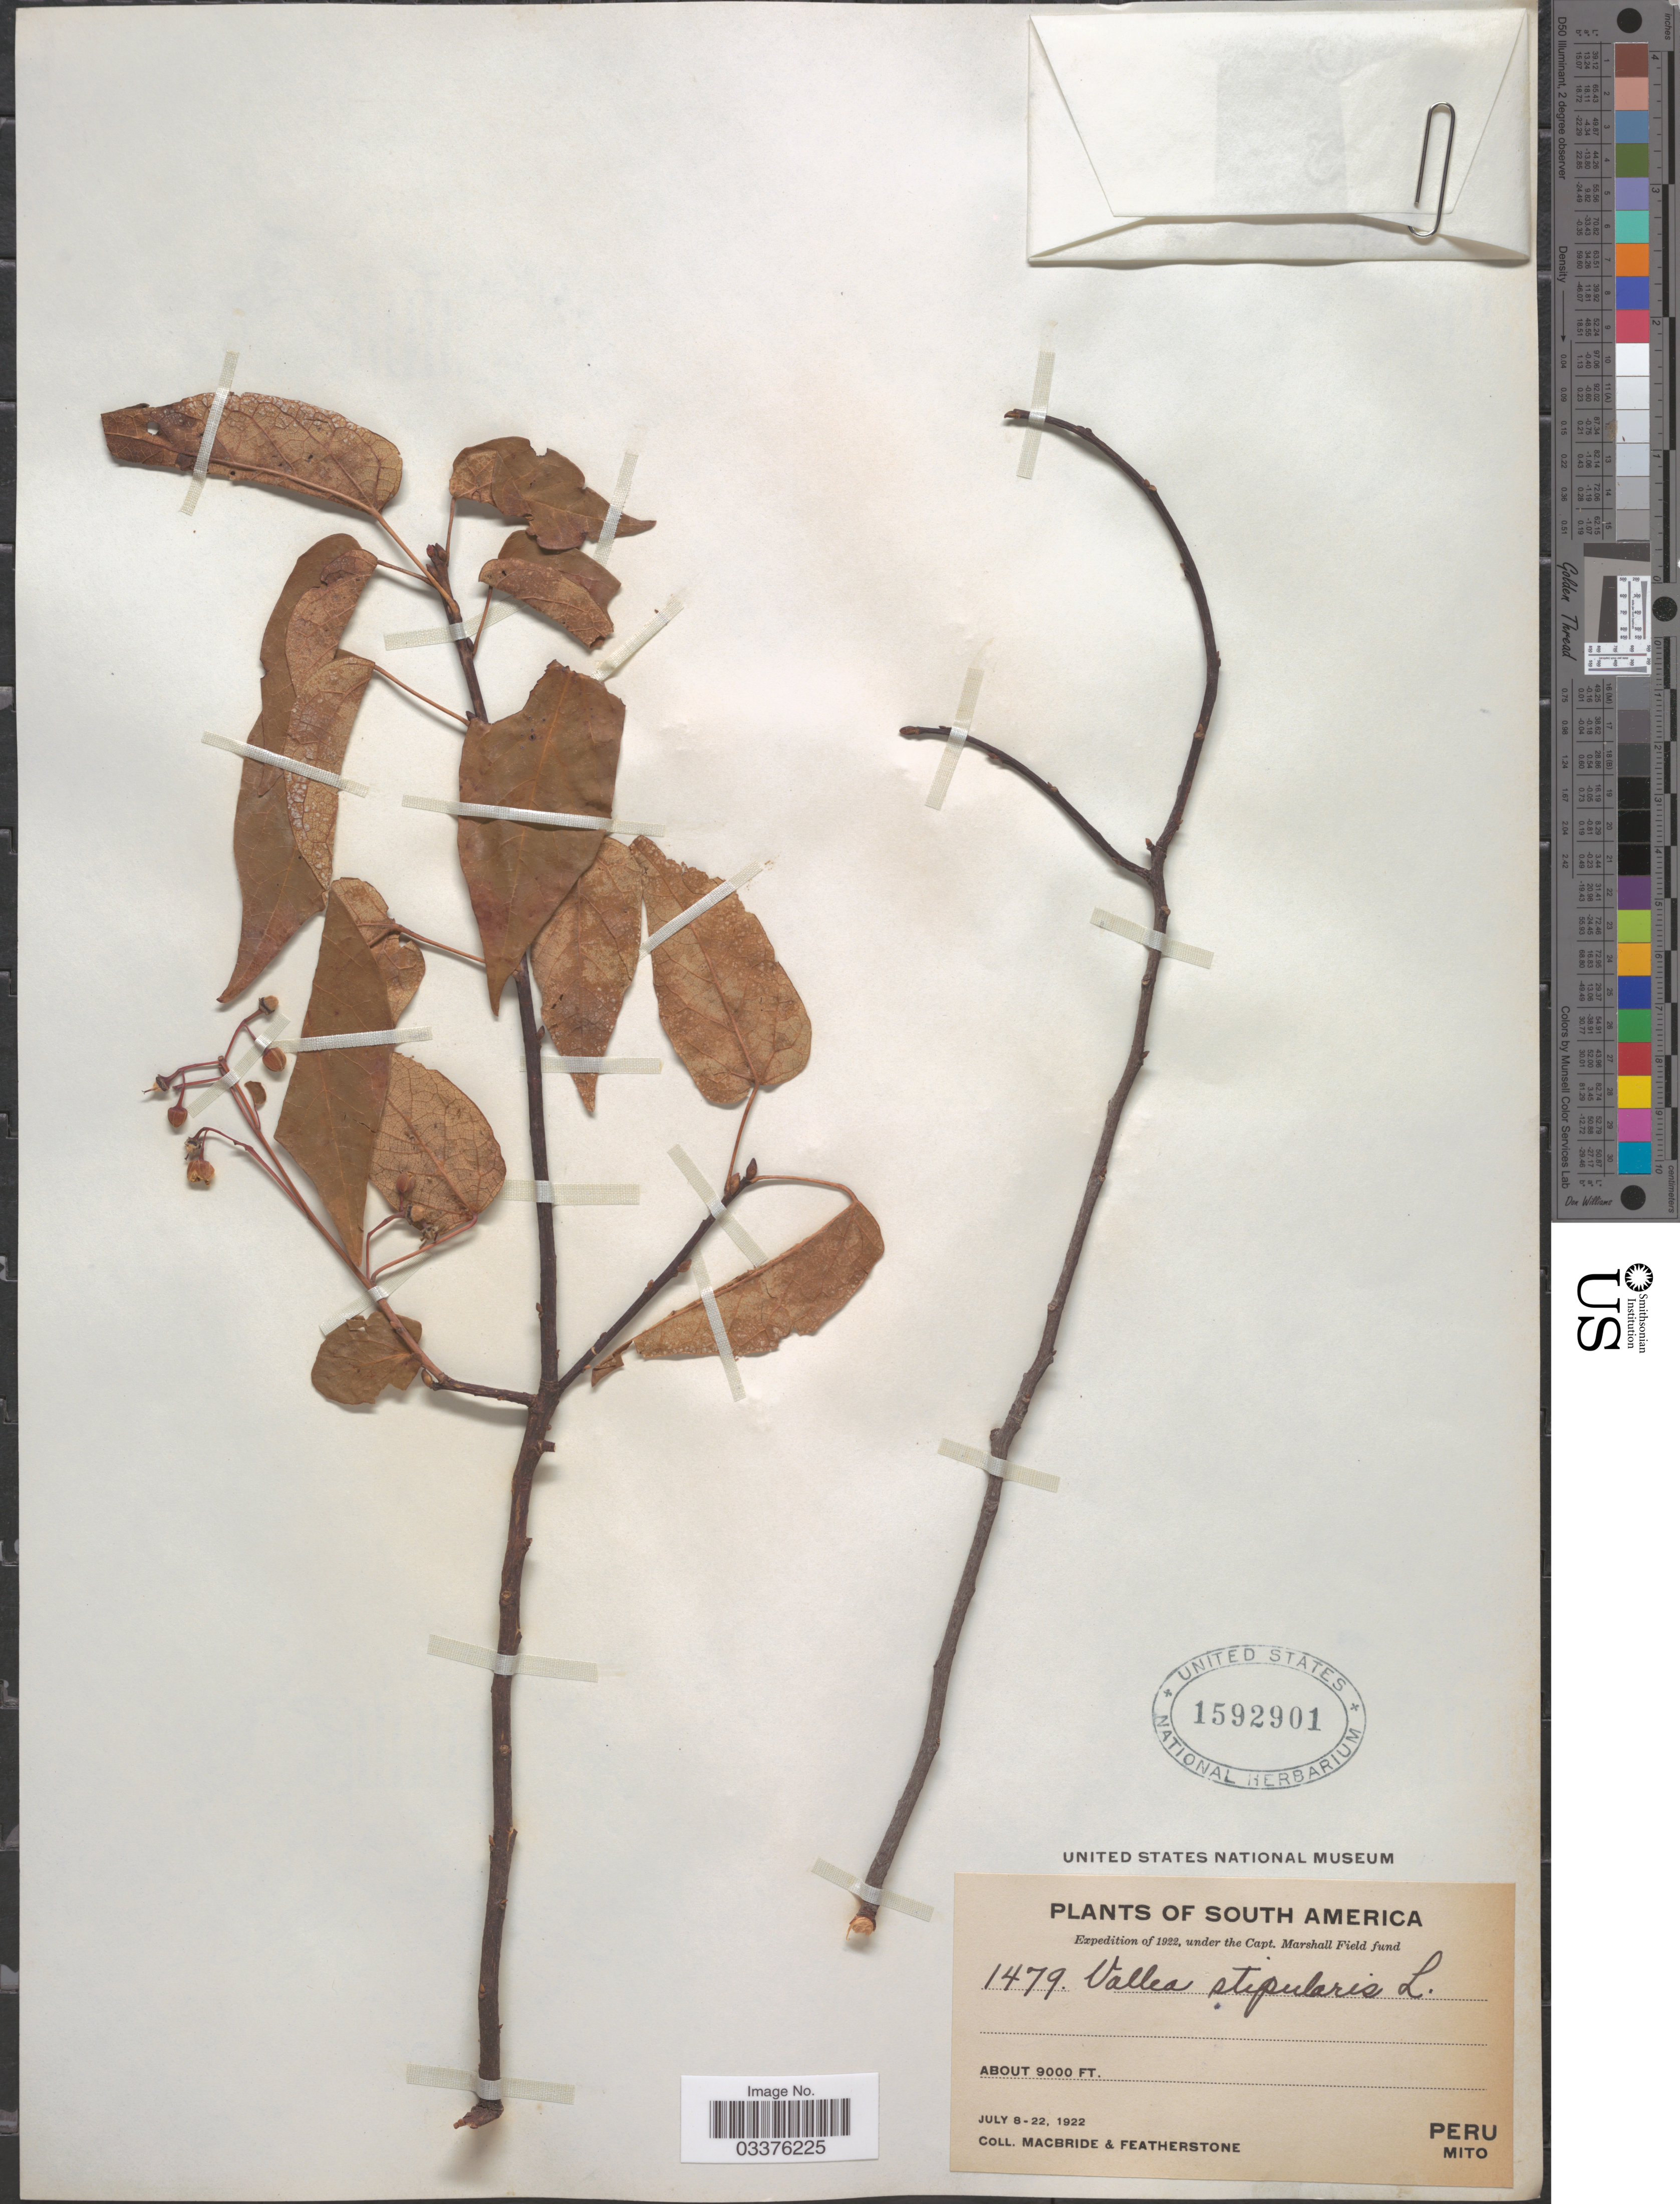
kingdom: Plantae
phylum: Tracheophyta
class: Magnoliopsida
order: Oxalidales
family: Elaeocarpaceae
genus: Vallea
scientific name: Vallea stipularis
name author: L. f.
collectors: Macbride, -- & -. Featherstone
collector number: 1479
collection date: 1922-07-08/1922-07-22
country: Peru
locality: Mito.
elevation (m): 2743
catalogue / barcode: US 1592901